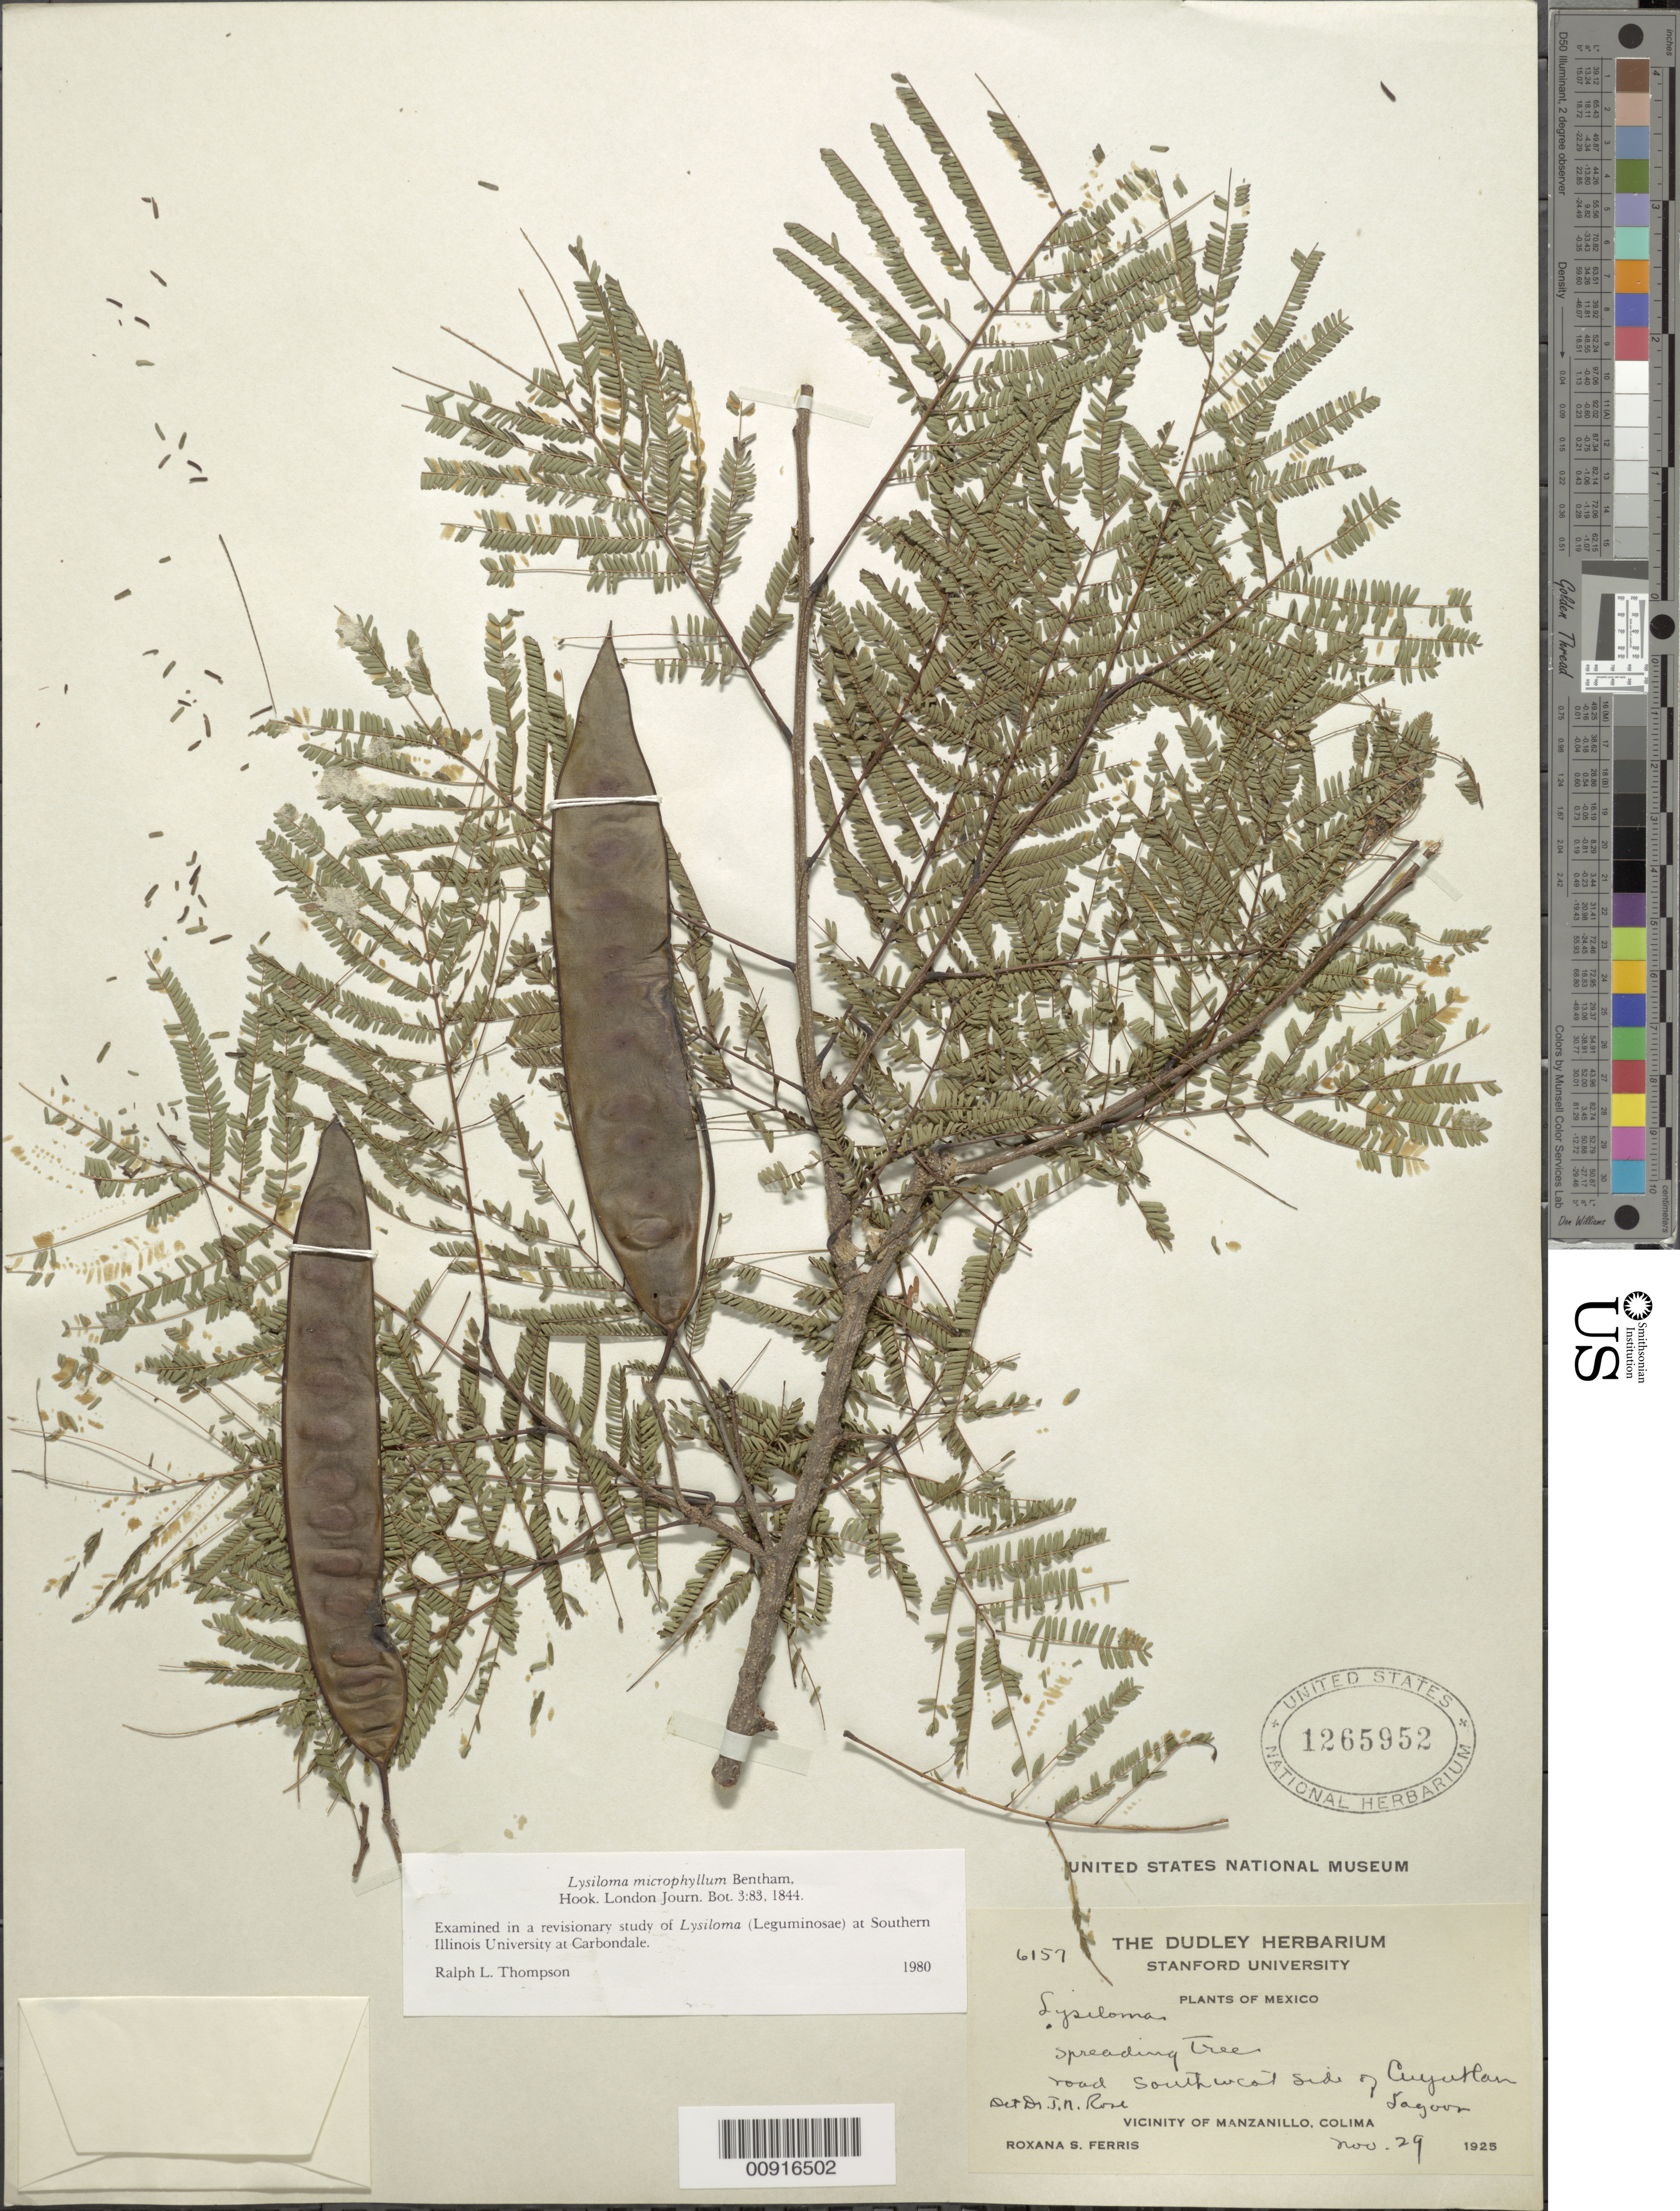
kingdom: Plantae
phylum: Tracheophyta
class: Magnoliopsida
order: Fabales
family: Fabaceae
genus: Lysiloma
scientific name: Lysiloma microphyllum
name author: Benth.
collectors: R. S. Ferris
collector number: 6157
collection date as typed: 29 Nov 1925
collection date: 1925-11-29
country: Mexico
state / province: Colima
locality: Road southwest side of Cuyutlan Lagoon. Vicinity of Manzanillo, Colima.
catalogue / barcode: US 1265952